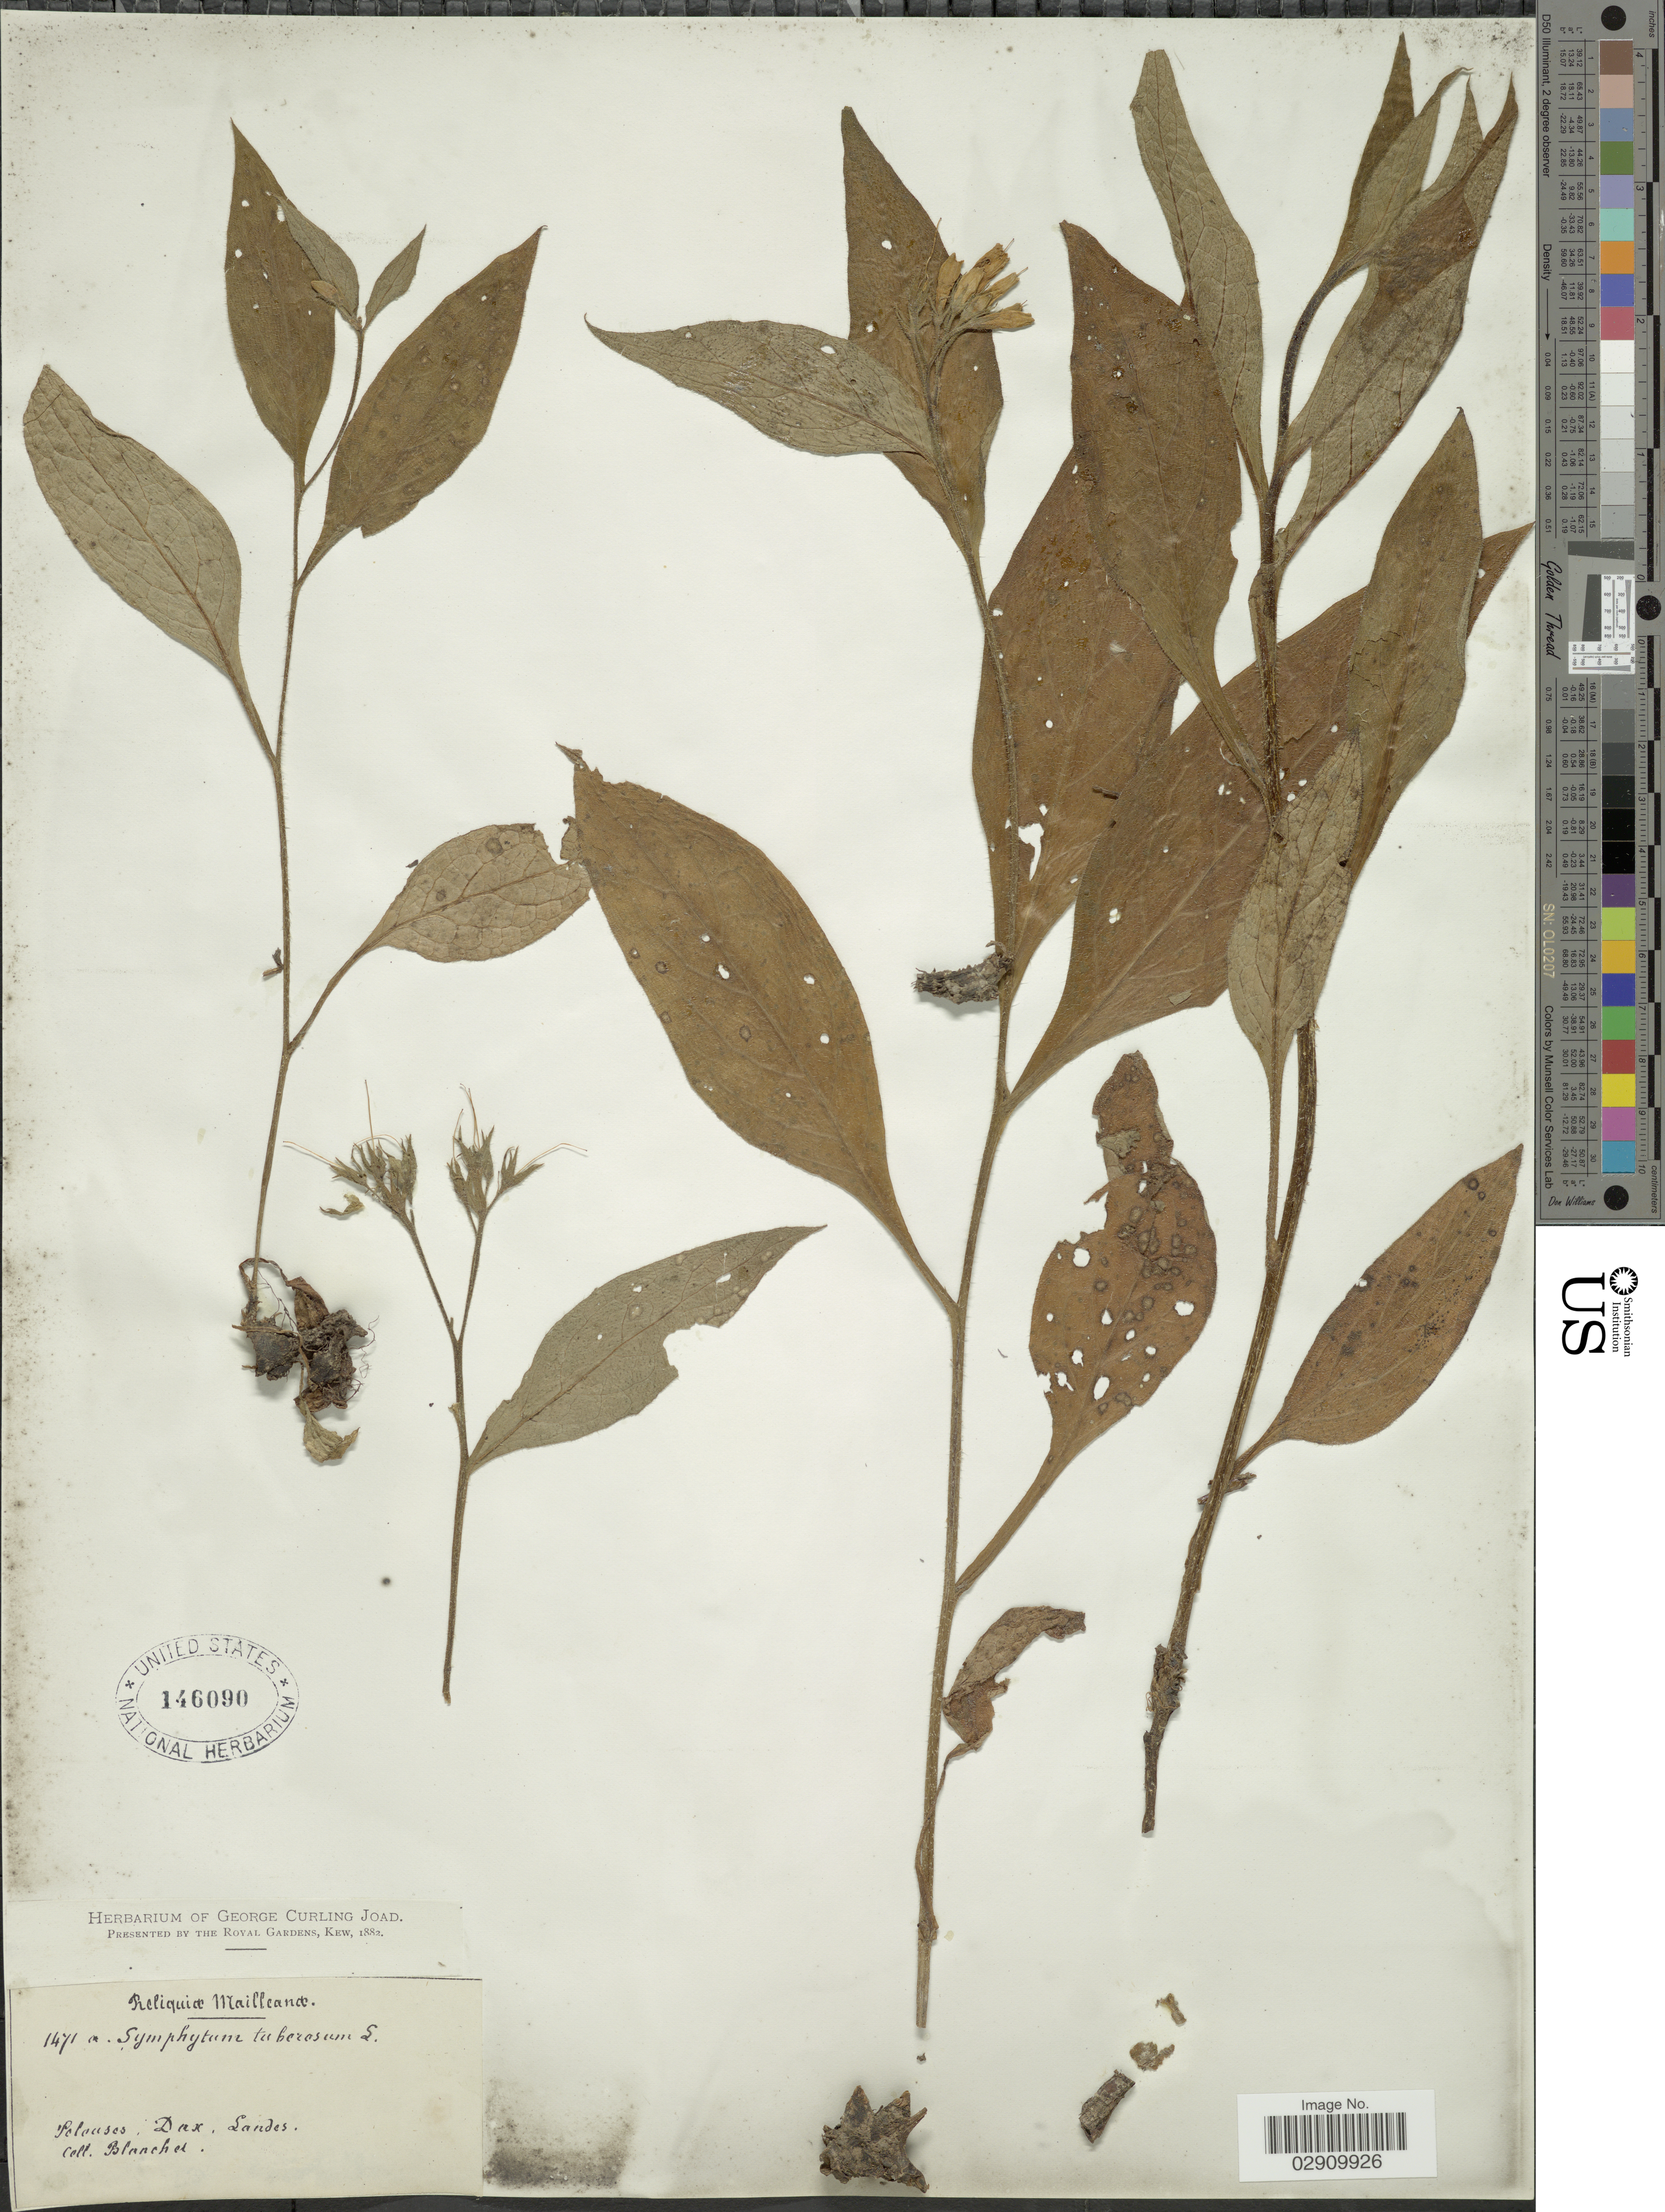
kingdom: Plantae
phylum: Tracheophyta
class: Magnoliopsida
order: Boraginales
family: Boraginaceae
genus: Symphytum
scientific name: Symphytum tuberosum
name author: L.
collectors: -. Blanchet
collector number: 1471a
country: France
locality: Pelouses, Dax, Landes.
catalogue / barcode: US 146090